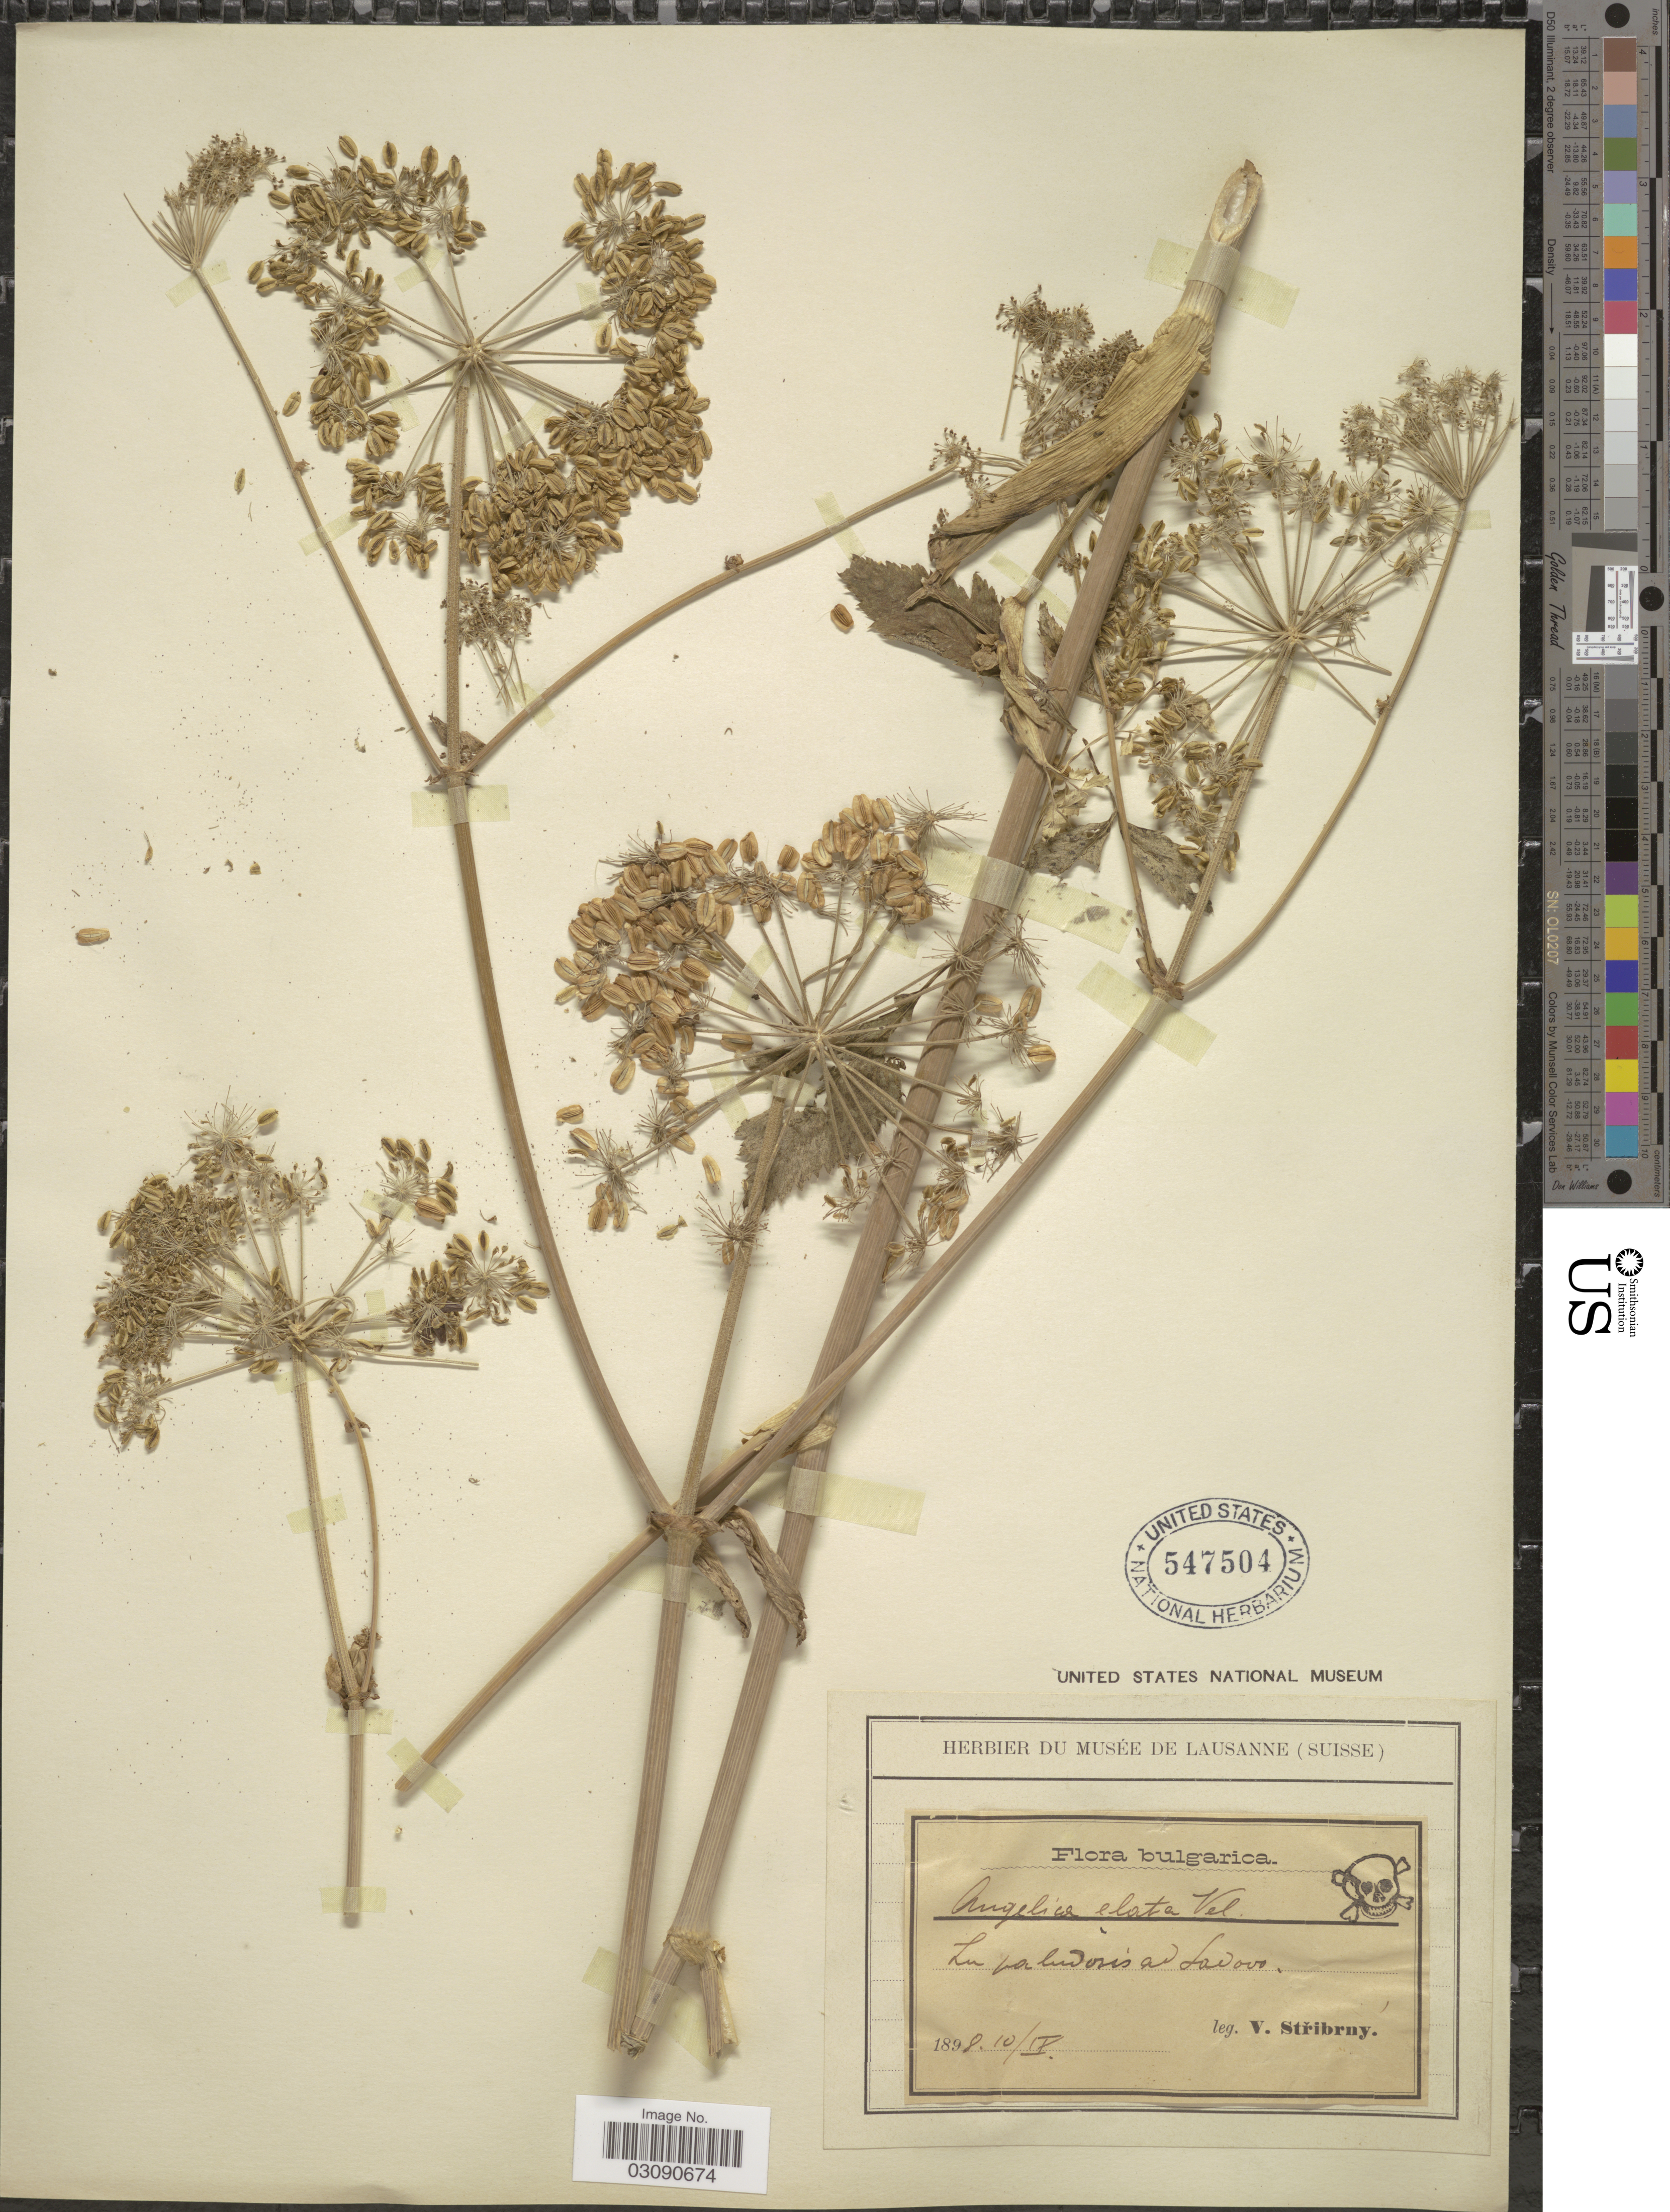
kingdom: Plantae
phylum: Tracheophyta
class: Magnoliopsida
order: Apiales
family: Apiaceae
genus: Angelica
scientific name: Angelica elata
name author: Velen.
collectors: V. Stribrny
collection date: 1898-09-10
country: Bulgaria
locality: La palidosis ad Ladovo.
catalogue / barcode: US 547504